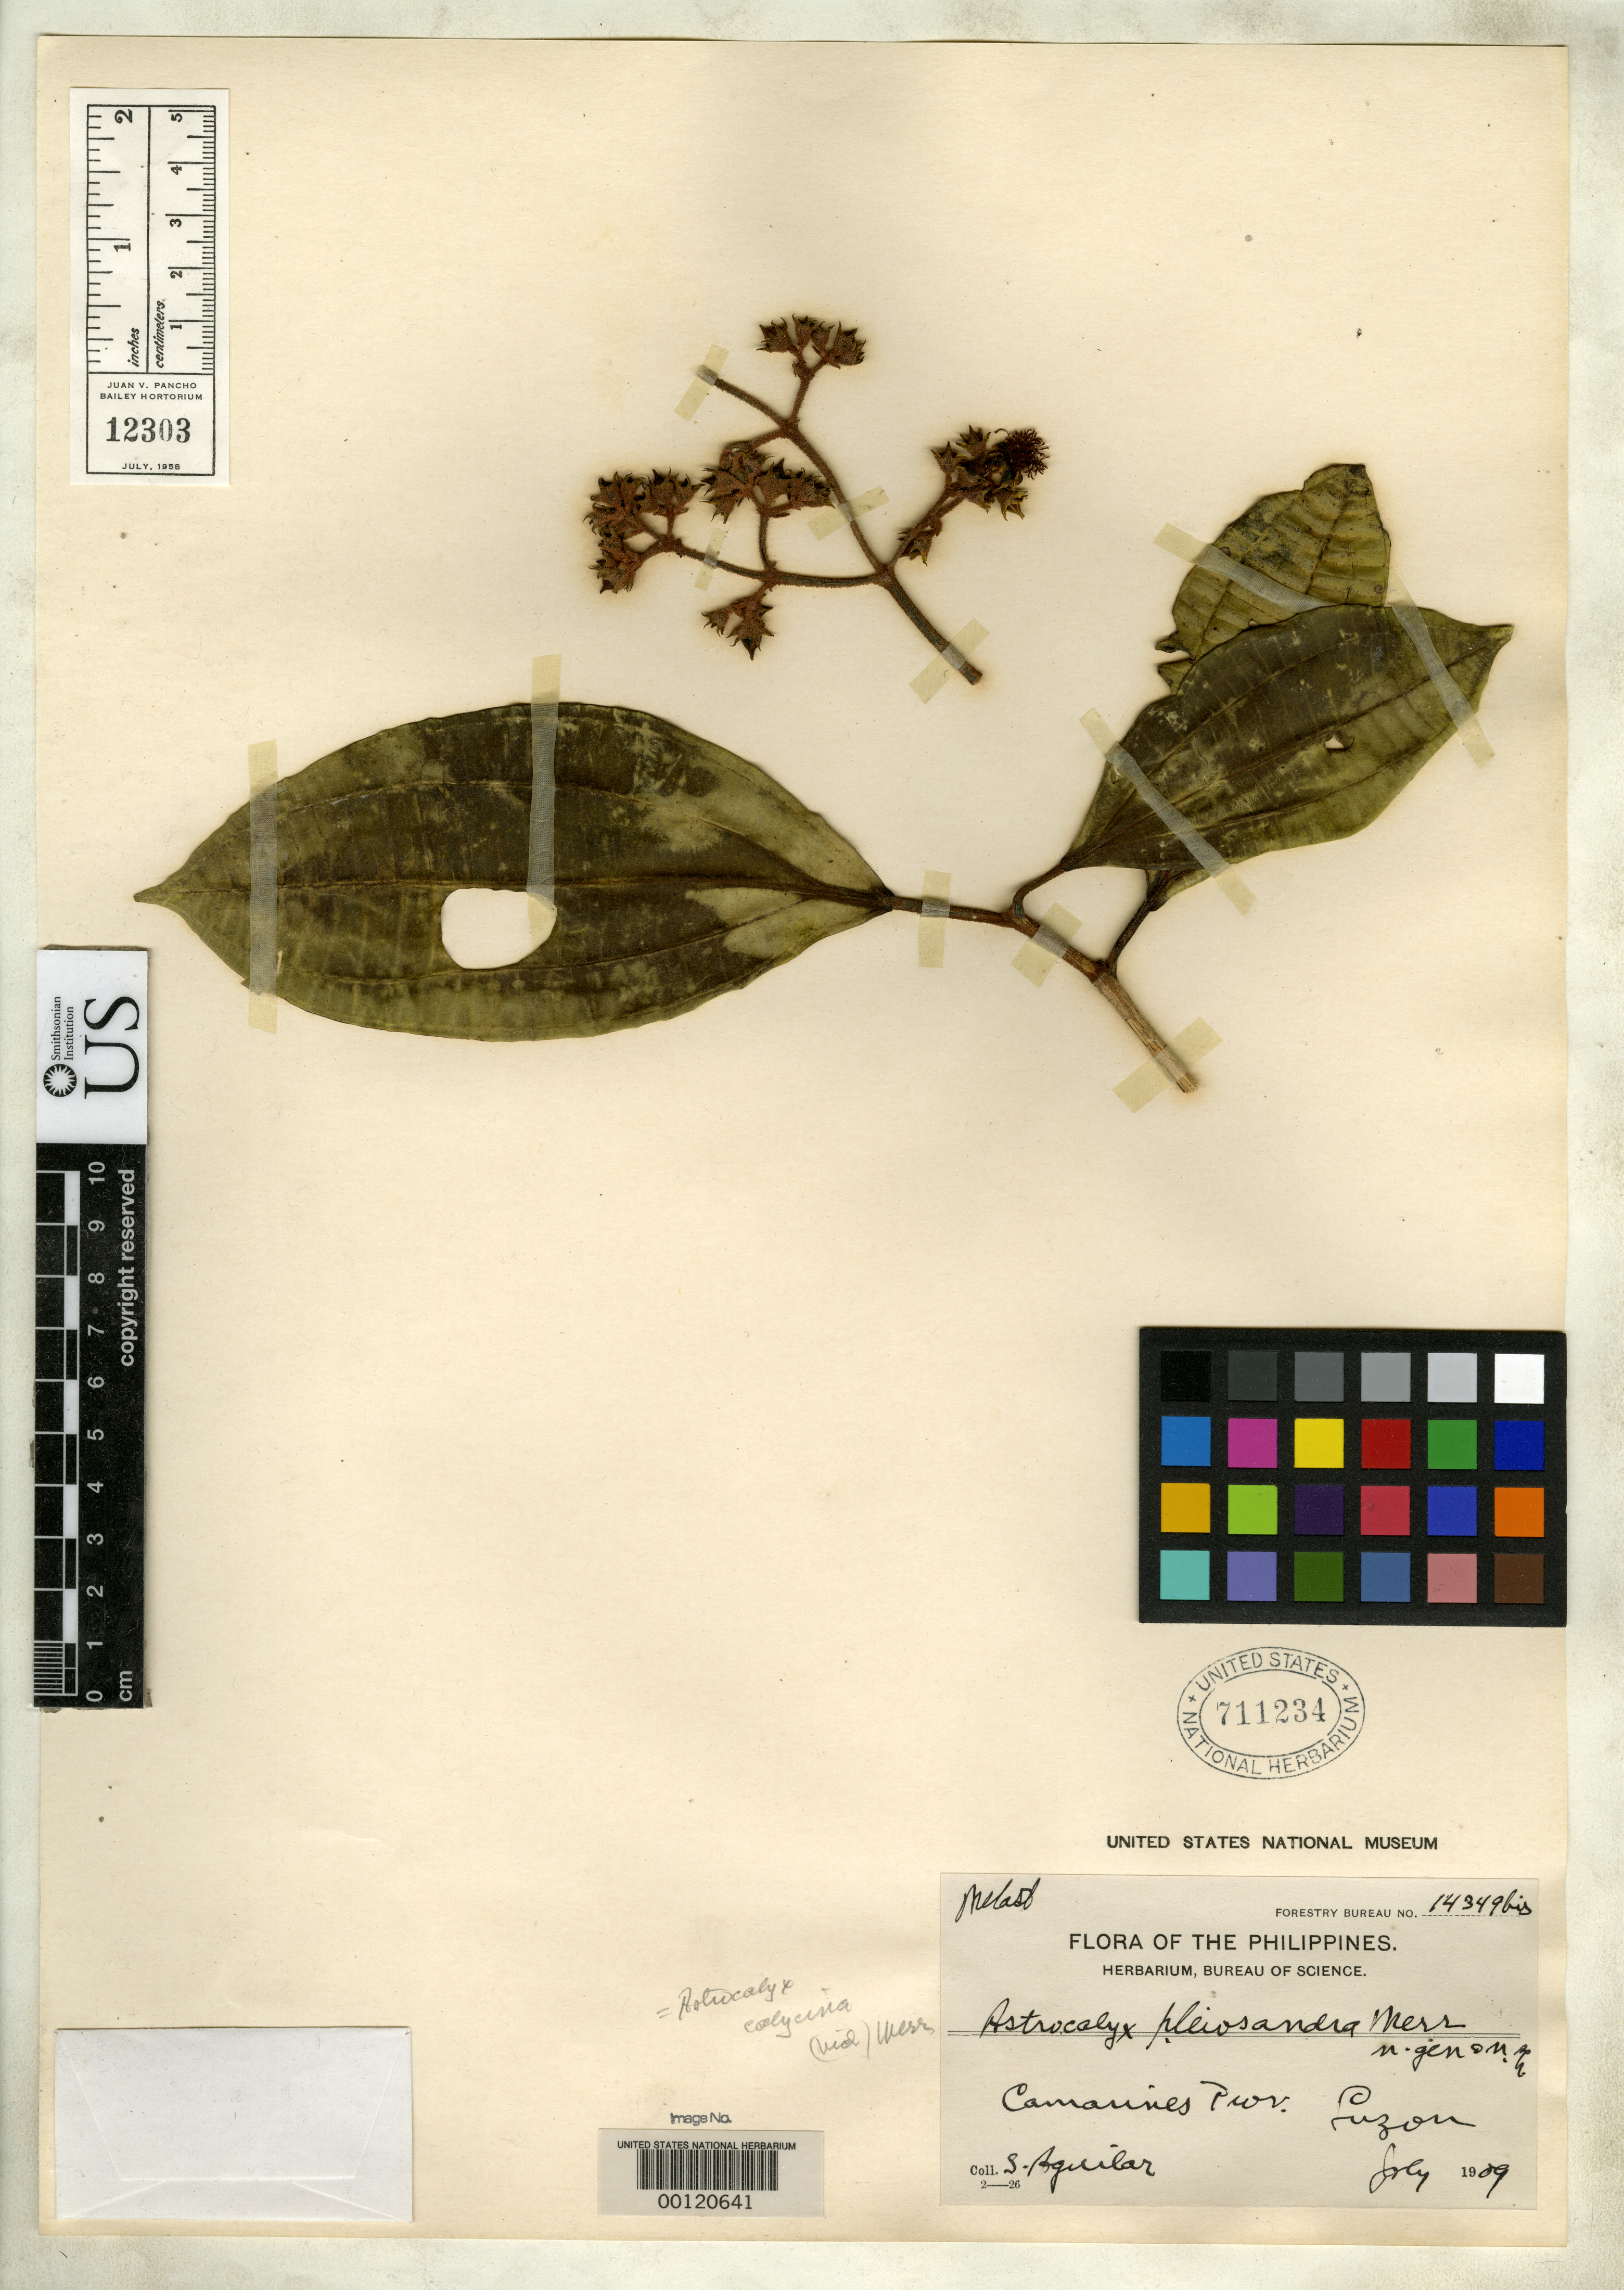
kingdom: Plantae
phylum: Tracheophyta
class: Magnoliopsida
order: Myrtales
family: Melastomataceae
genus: Astrocalyx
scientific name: Astrocalyx pleiosandra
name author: Merr.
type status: Isotype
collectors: S. Aguilar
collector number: For. Bur. 14349 bis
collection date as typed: Jul 1909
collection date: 1909-07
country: Philippines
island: Luzon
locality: Near Maniba River.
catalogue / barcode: US 711234